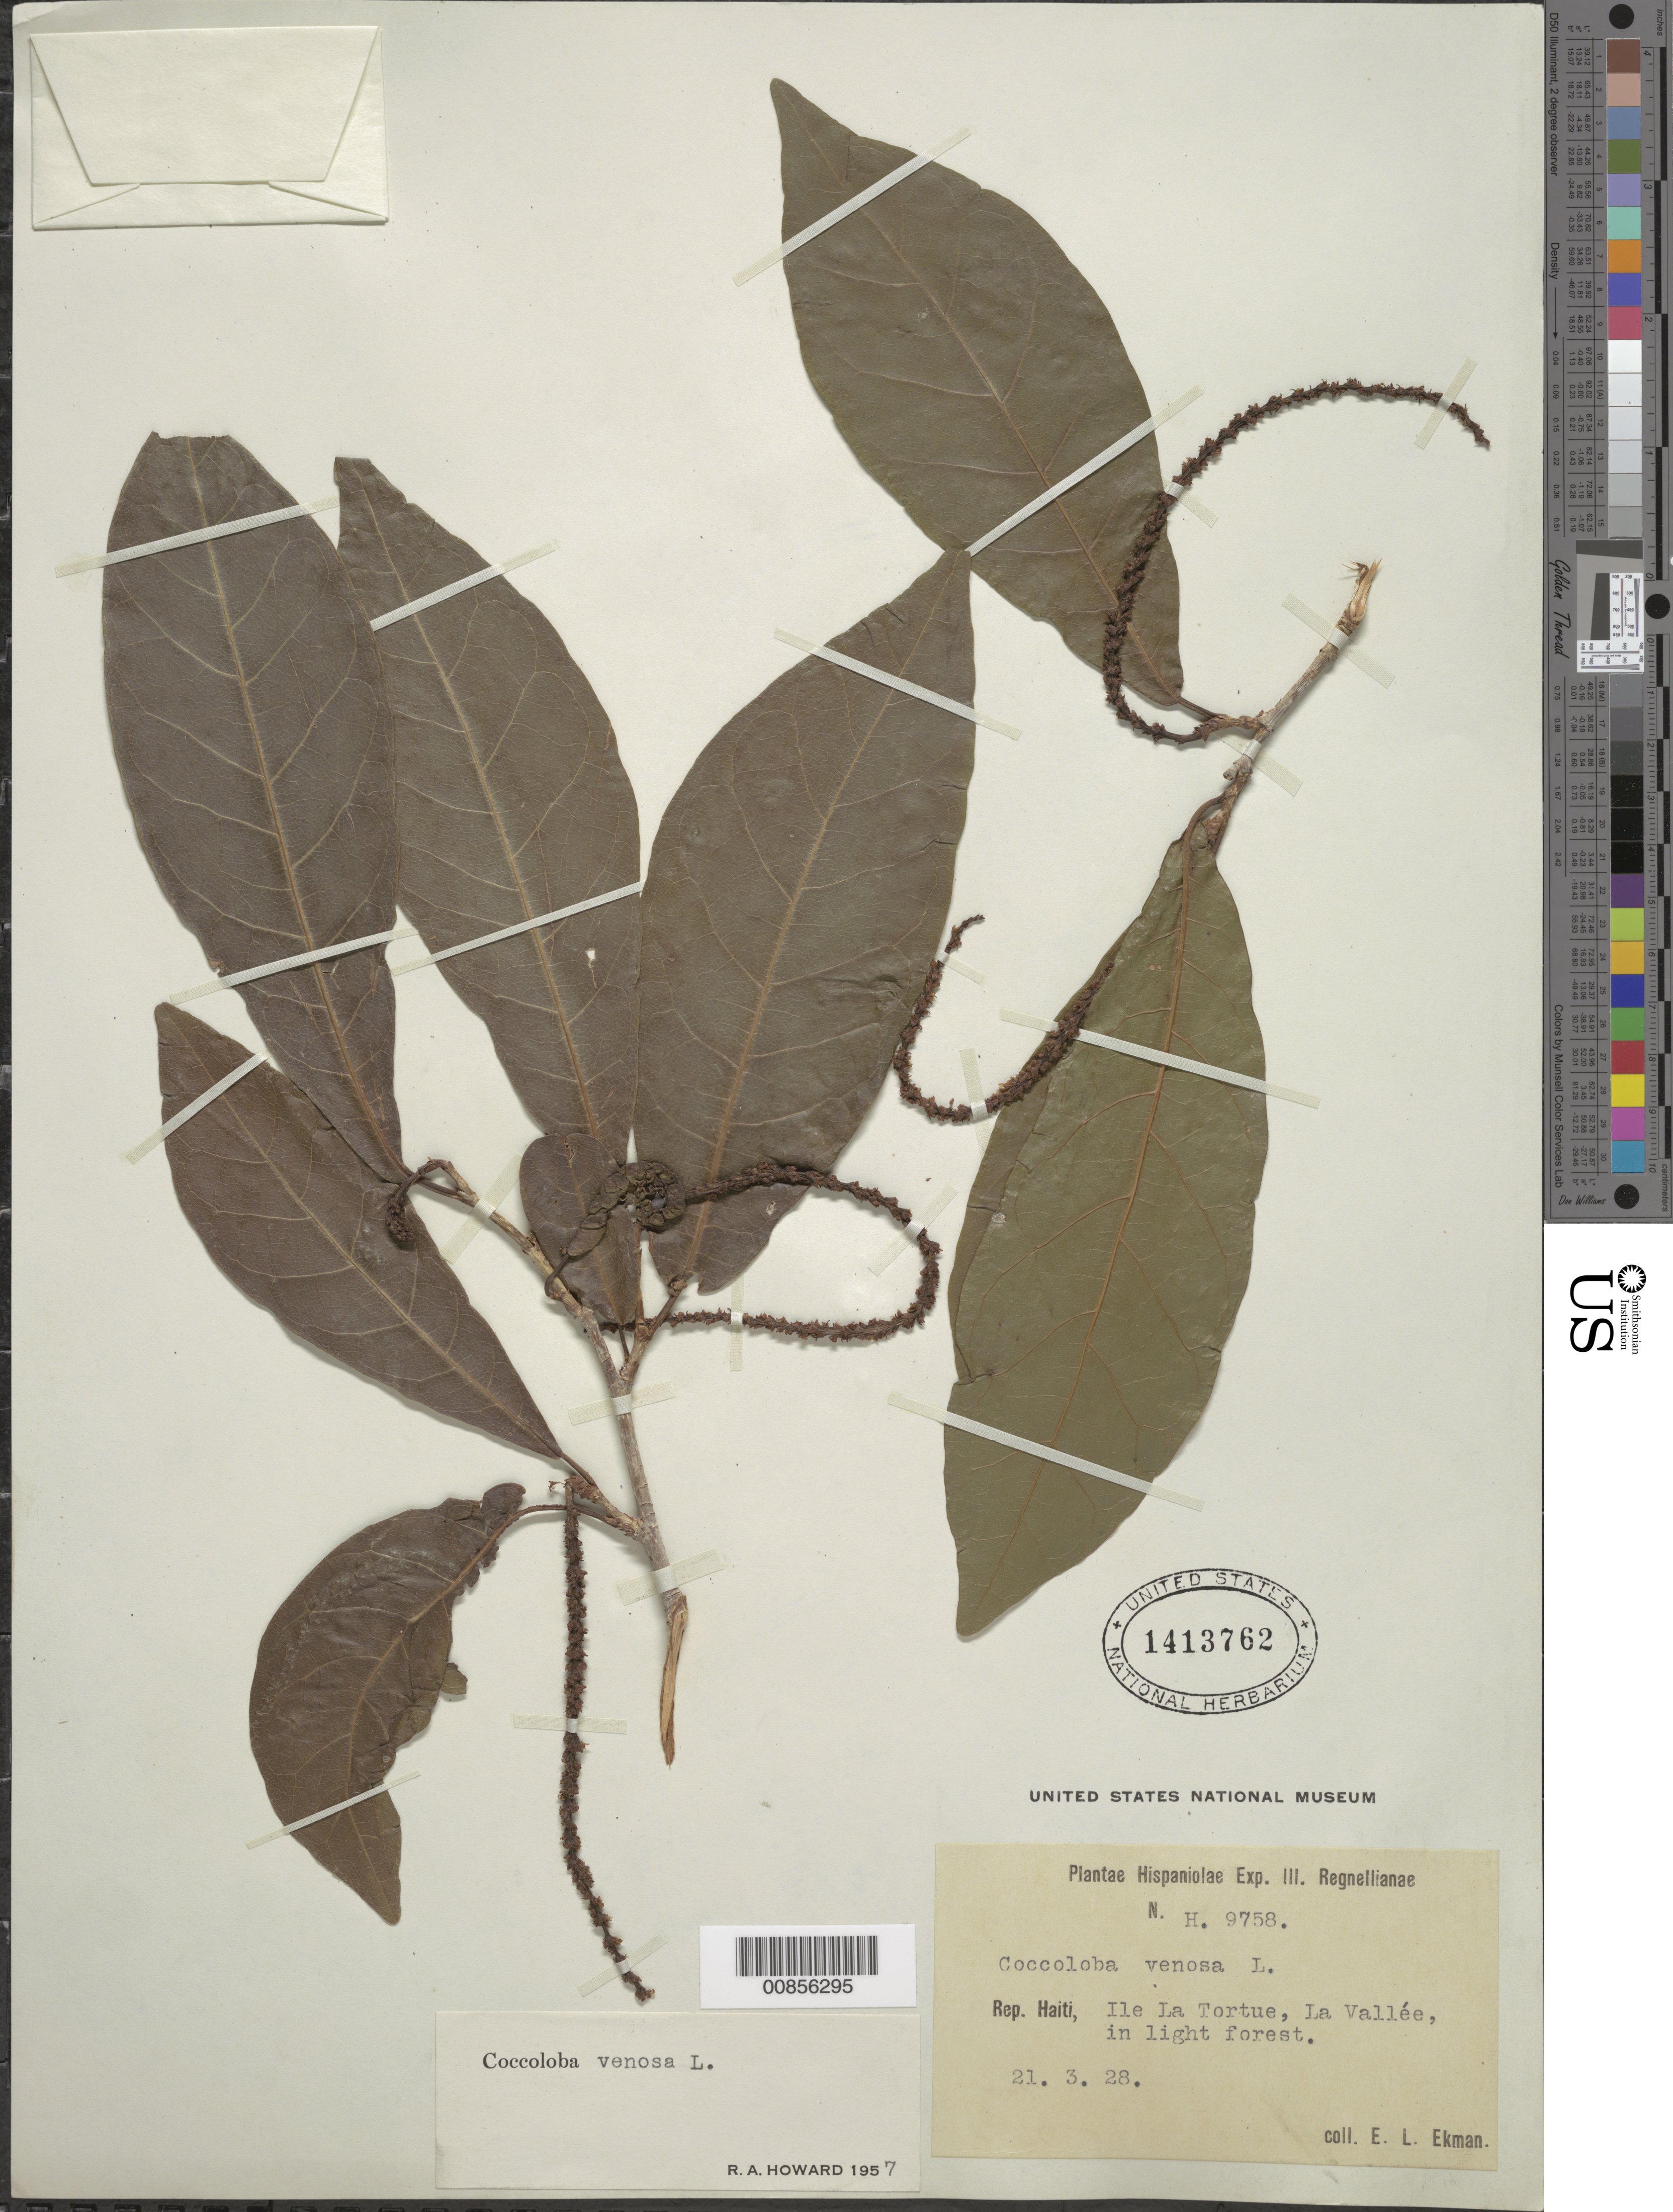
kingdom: Plantae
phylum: Tracheophyta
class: Magnoliopsida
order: Caryophyllales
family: Polygonaceae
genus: Coccoloba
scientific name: Coccoloba venosa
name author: L.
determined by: Howard, R. A.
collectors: E. L. Ekman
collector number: H 9758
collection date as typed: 21 Mar 1928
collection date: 1928-03-21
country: Haiti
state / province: Nord-Óuest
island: Île de la Tortue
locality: Ile La Tortue, La Vallée.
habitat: In light forest.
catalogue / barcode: US 1413762